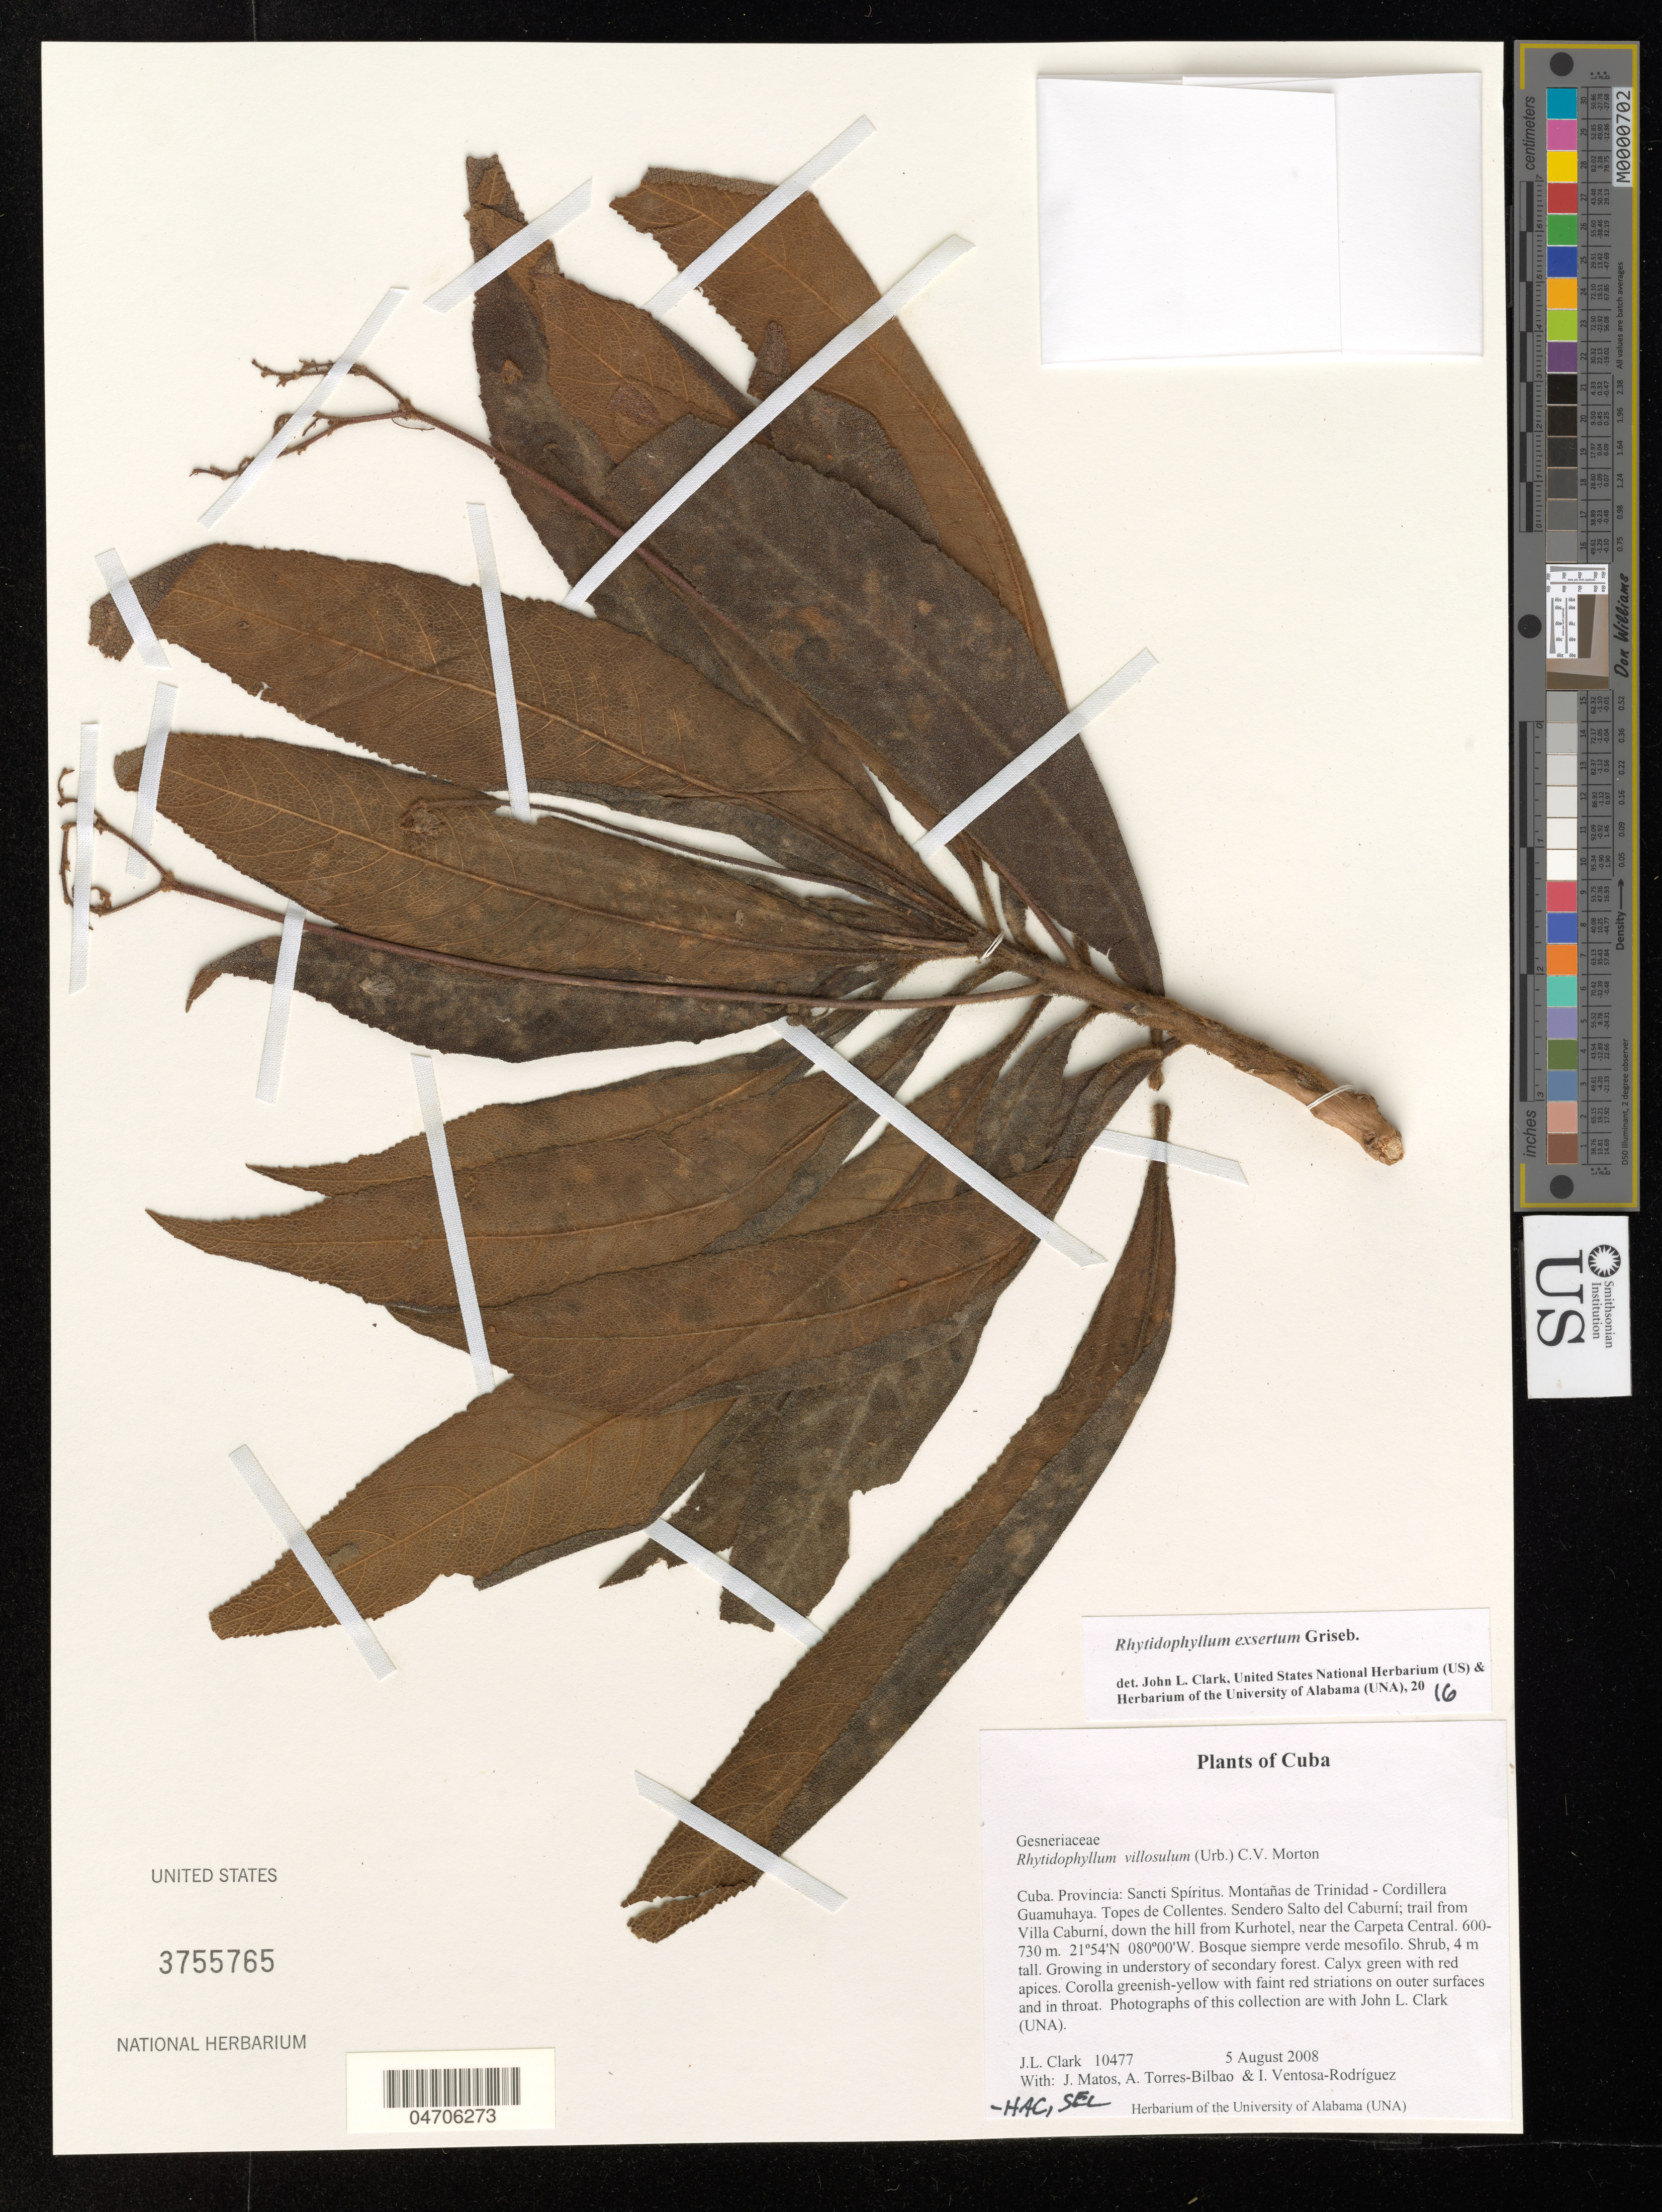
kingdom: Plantae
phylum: Tracheophyta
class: Magnoliopsida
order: Lamiales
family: Gesneriaceae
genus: Rhytidophyllum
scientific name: Rhytidophyllum exsertum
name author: Griseb.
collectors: J. L. Clark, J. Matos, A. Torres-Bilbao & I. Ventosa-Rodríquez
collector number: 10477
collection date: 2008-08-05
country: Cuba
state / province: Sancti Spíritus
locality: Montañas de Trinidad - Cordillera Guamuhaya. Topes de Collentes. Sendero Salto del Caburní; trail from Villa Caburní, down the hill from Kurhotel, near the Carpeta Central.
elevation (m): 600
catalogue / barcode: US 3755765